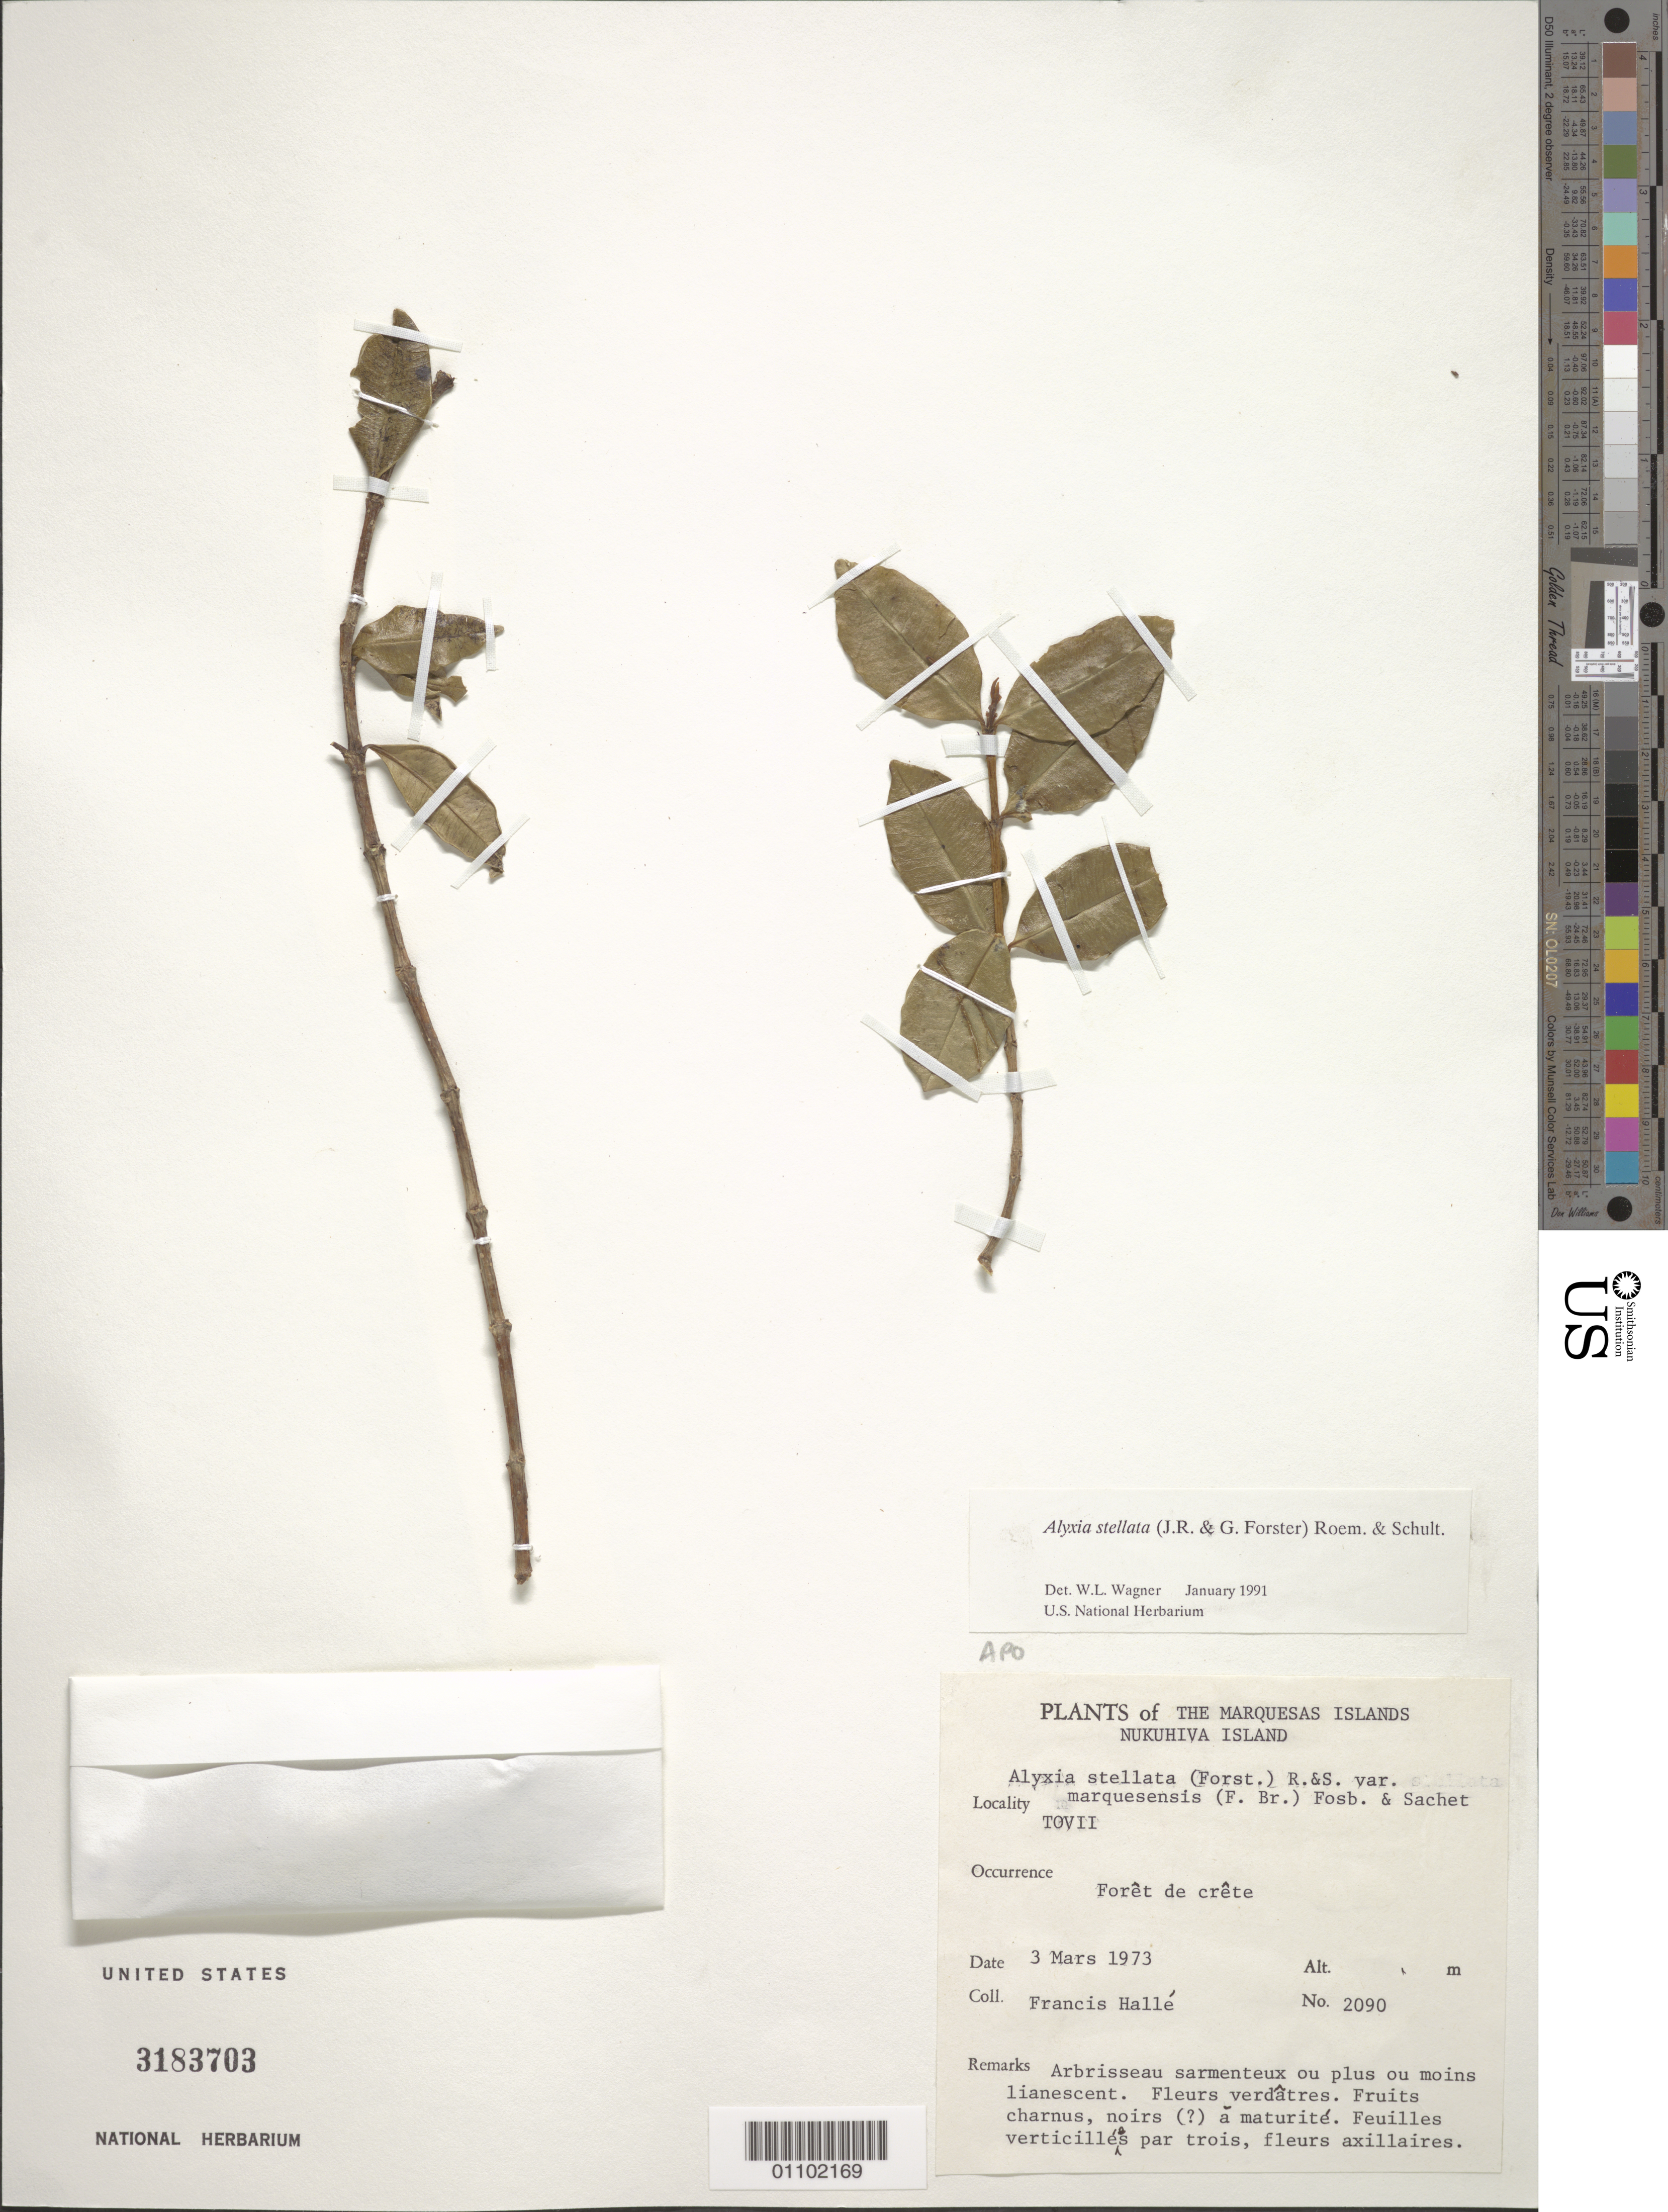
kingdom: Plantae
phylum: Tracheophyta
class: Magnoliopsida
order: Gentianales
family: Apocynaceae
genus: Alyxia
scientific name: Alyxia stellata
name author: (J.R. Forst. & G. Forst.) Roem. & Schult.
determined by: Wagner, W. L., (BOT), Smithsonian Institution - National Museum of Natural History (UNITED STATES)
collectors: F. Hallé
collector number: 2090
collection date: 1973-03-03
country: French Polynesia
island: Nuku Hiva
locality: Toovii, Forêt de crête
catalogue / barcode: US 3183703